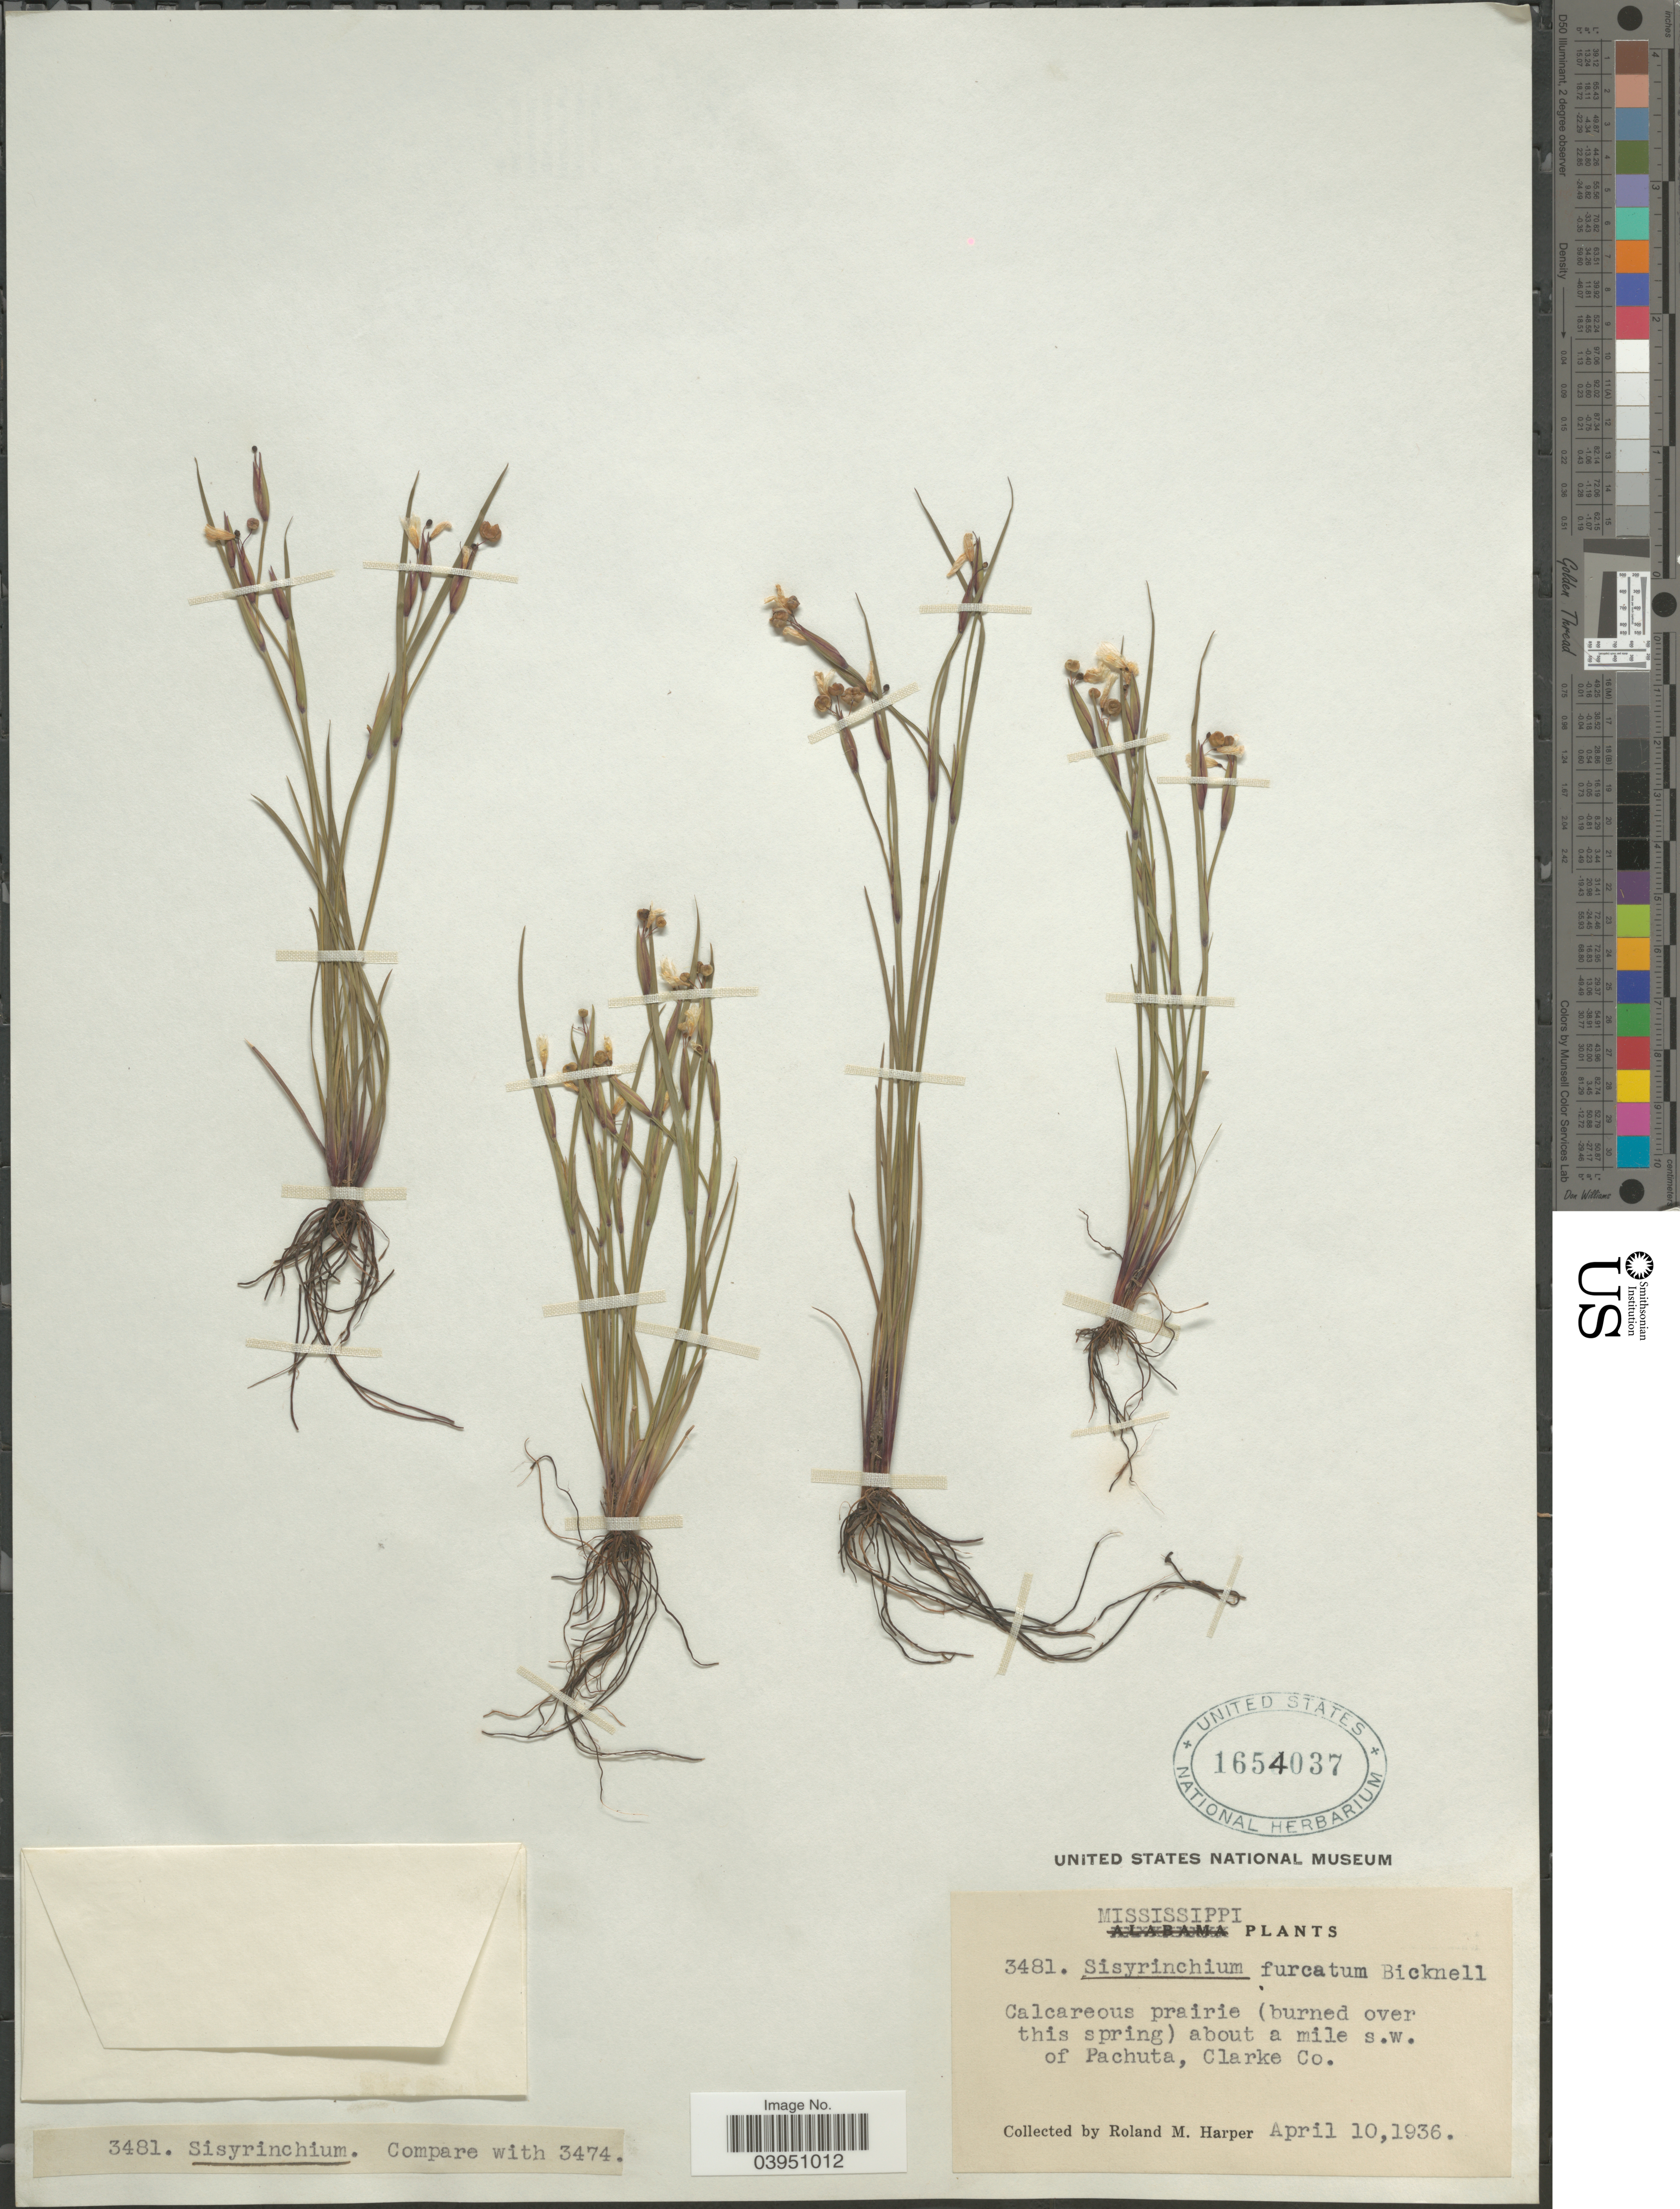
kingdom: Plantae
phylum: Tracheophyta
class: Liliopsida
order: Asparagales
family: Iridaceae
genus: Sisyrinchium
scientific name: Sisyrinchium furcatum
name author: E.P. Bicknell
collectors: R. M. Harper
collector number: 3481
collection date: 1936-04-10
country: United States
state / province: Mississippi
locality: About a mile s.w. of Pachuta, Clarke Co.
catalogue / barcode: US 1654037